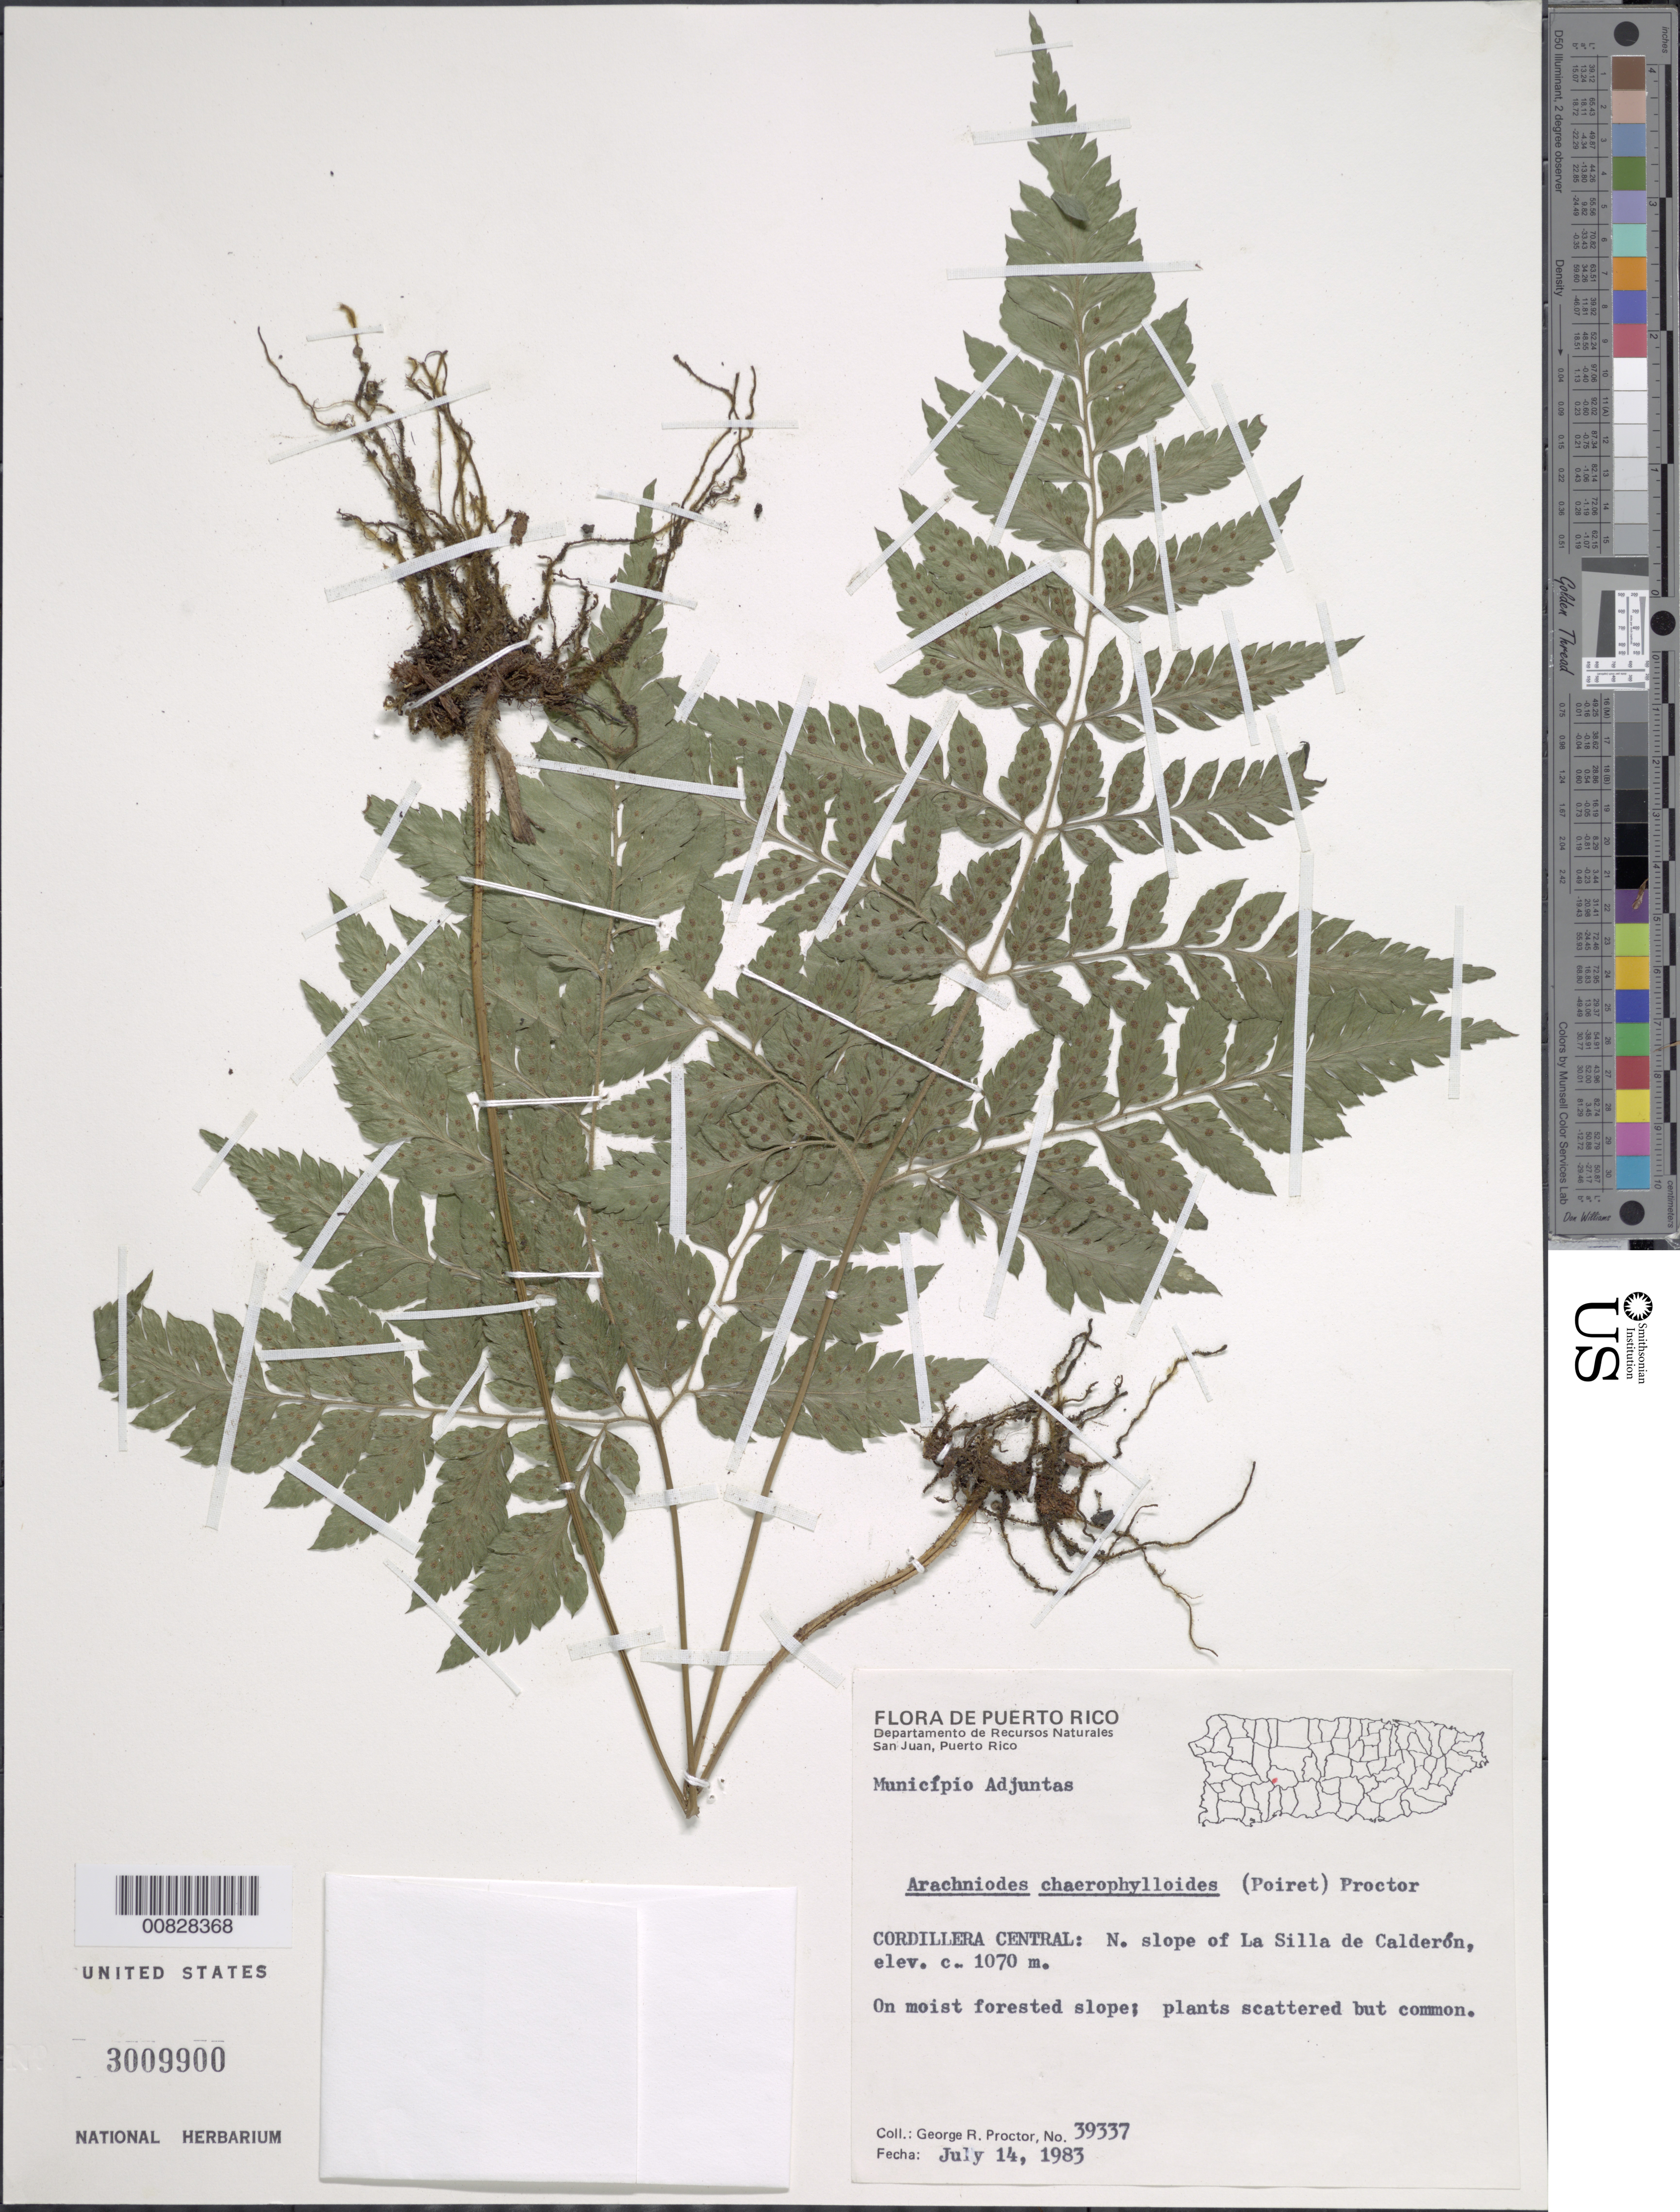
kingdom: Plantae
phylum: Tracheophyta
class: Polypodiopsida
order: Polypodiales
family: Dryopteridaceae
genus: Polystichopsis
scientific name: Polystichopsis chaerophylloides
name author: (Poir.) C.V. Morton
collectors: G. R. Proctor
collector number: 39337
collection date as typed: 14 Jul 1983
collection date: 1983-07-14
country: Puerto Rico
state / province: Adjuntas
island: Puerto Rico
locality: Mun. Adjuntas, Cordillera Central, N. slope of La Silla de Calderón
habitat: Moist forested slope, plants scattered but common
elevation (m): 1070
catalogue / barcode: US 3009900